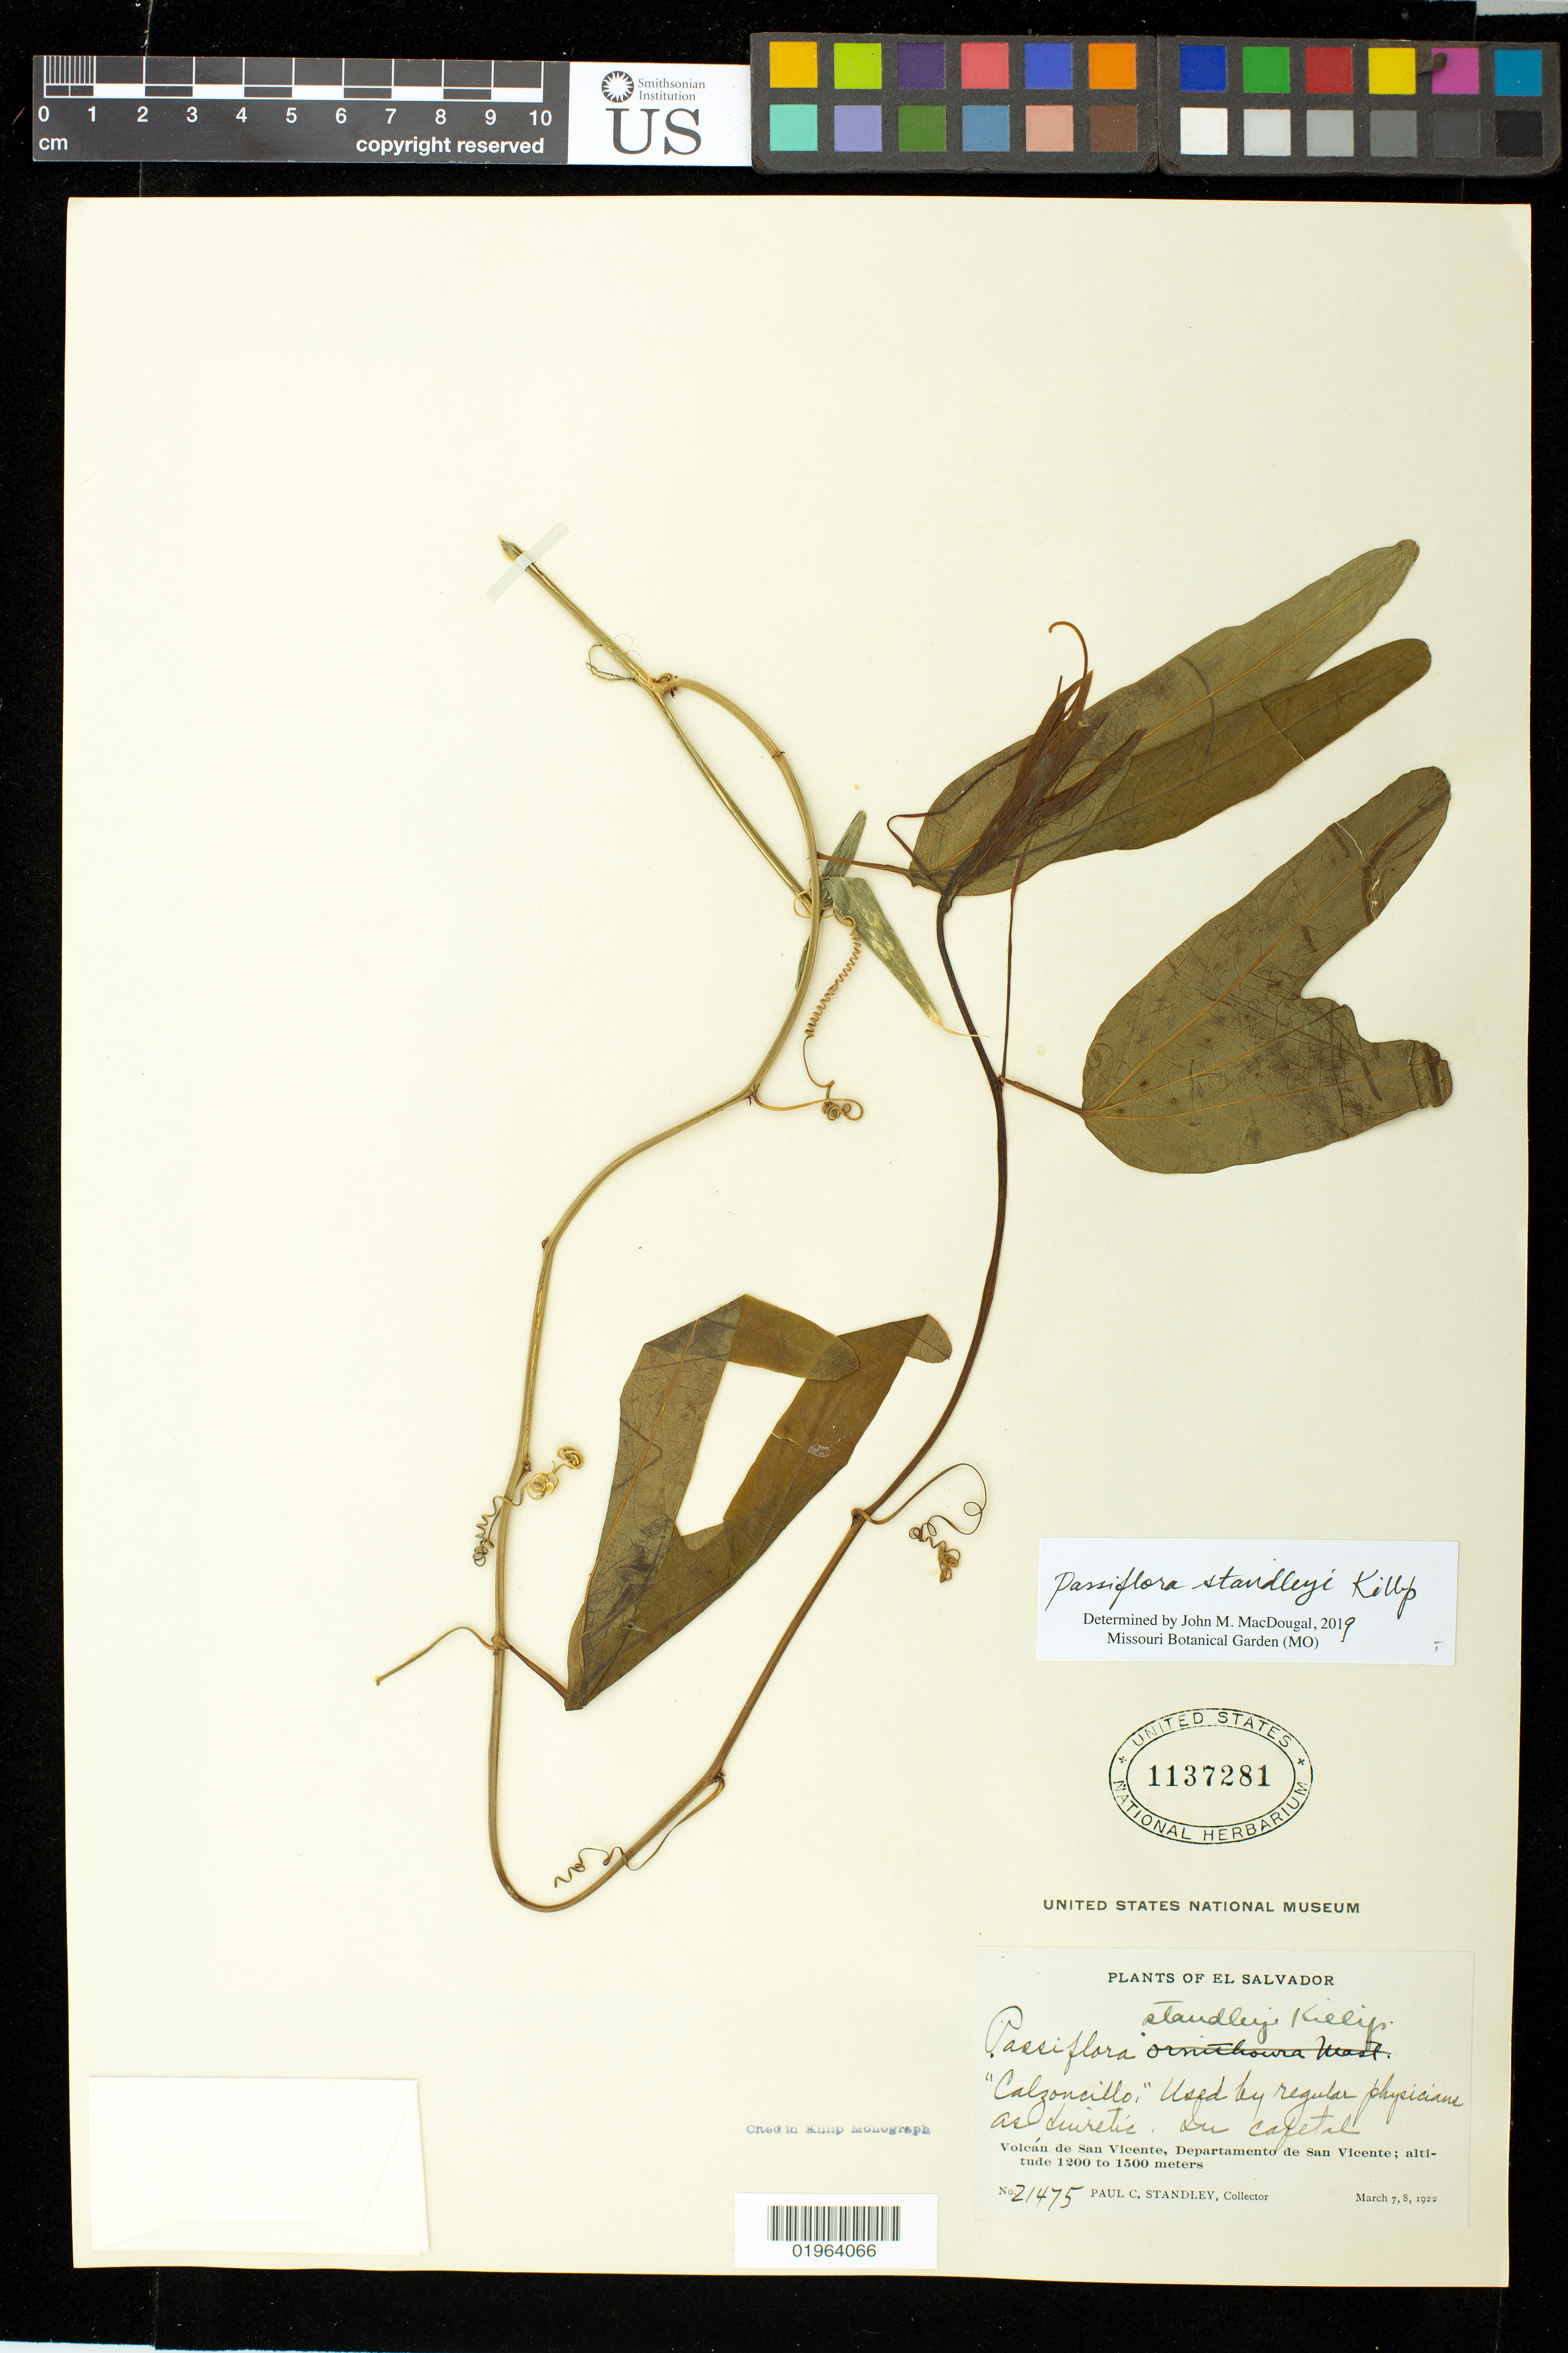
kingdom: Plantae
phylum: Tracheophyta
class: Magnoliopsida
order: Malpighiales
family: Passifloraceae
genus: Passiflora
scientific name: Passiflora standleyi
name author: Killip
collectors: P. C. Standley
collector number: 21475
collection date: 1922-03-07/1922-03-08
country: El Salvador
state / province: San Vincente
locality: Volcán de San Vicente, Departamento de San Vicente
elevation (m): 1200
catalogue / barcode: US 1137281